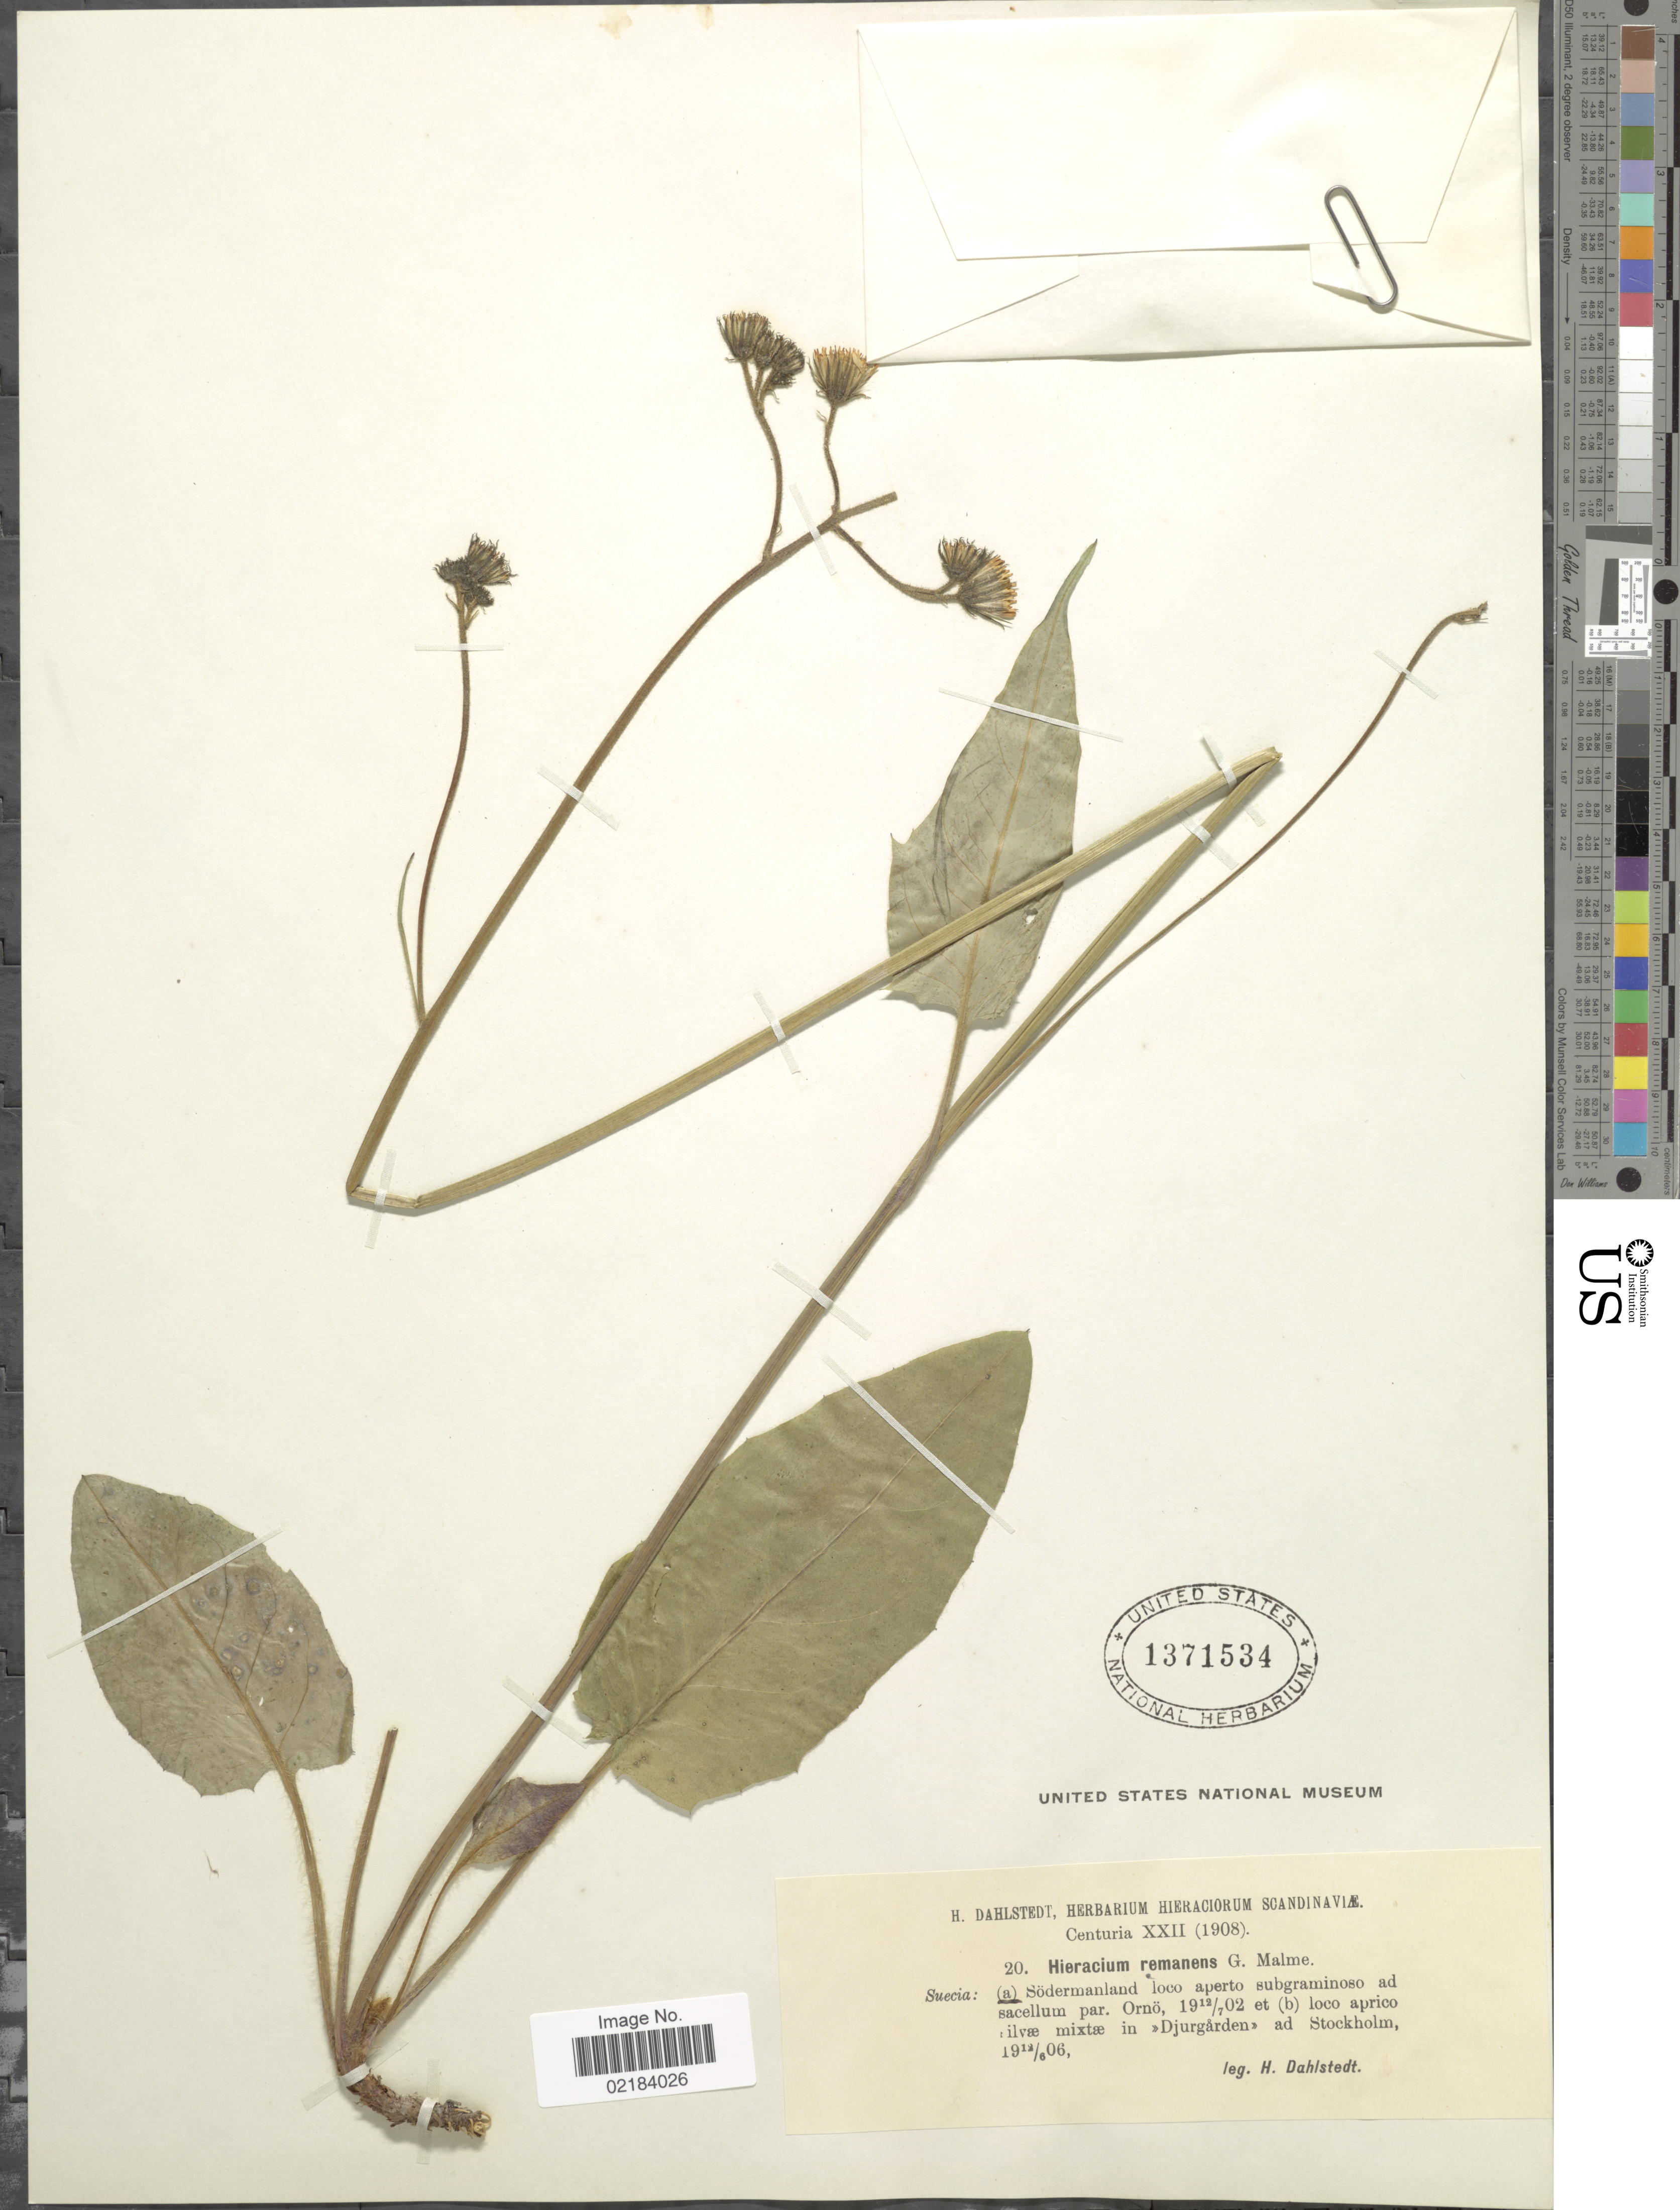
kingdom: Plantae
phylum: Tracheophyta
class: Magnoliopsida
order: Asterales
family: Asteraceae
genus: Hieracium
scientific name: Hieracium remanens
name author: (Malme) Dahlst.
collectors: H. G. Dahlstedt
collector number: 20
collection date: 1902-07-12/1906-06-12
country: Sweden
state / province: Sodermanland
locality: Par. Orno loco aprico silvae mixtae in (Djurgarden) ad Stockholm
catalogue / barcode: US 1371534